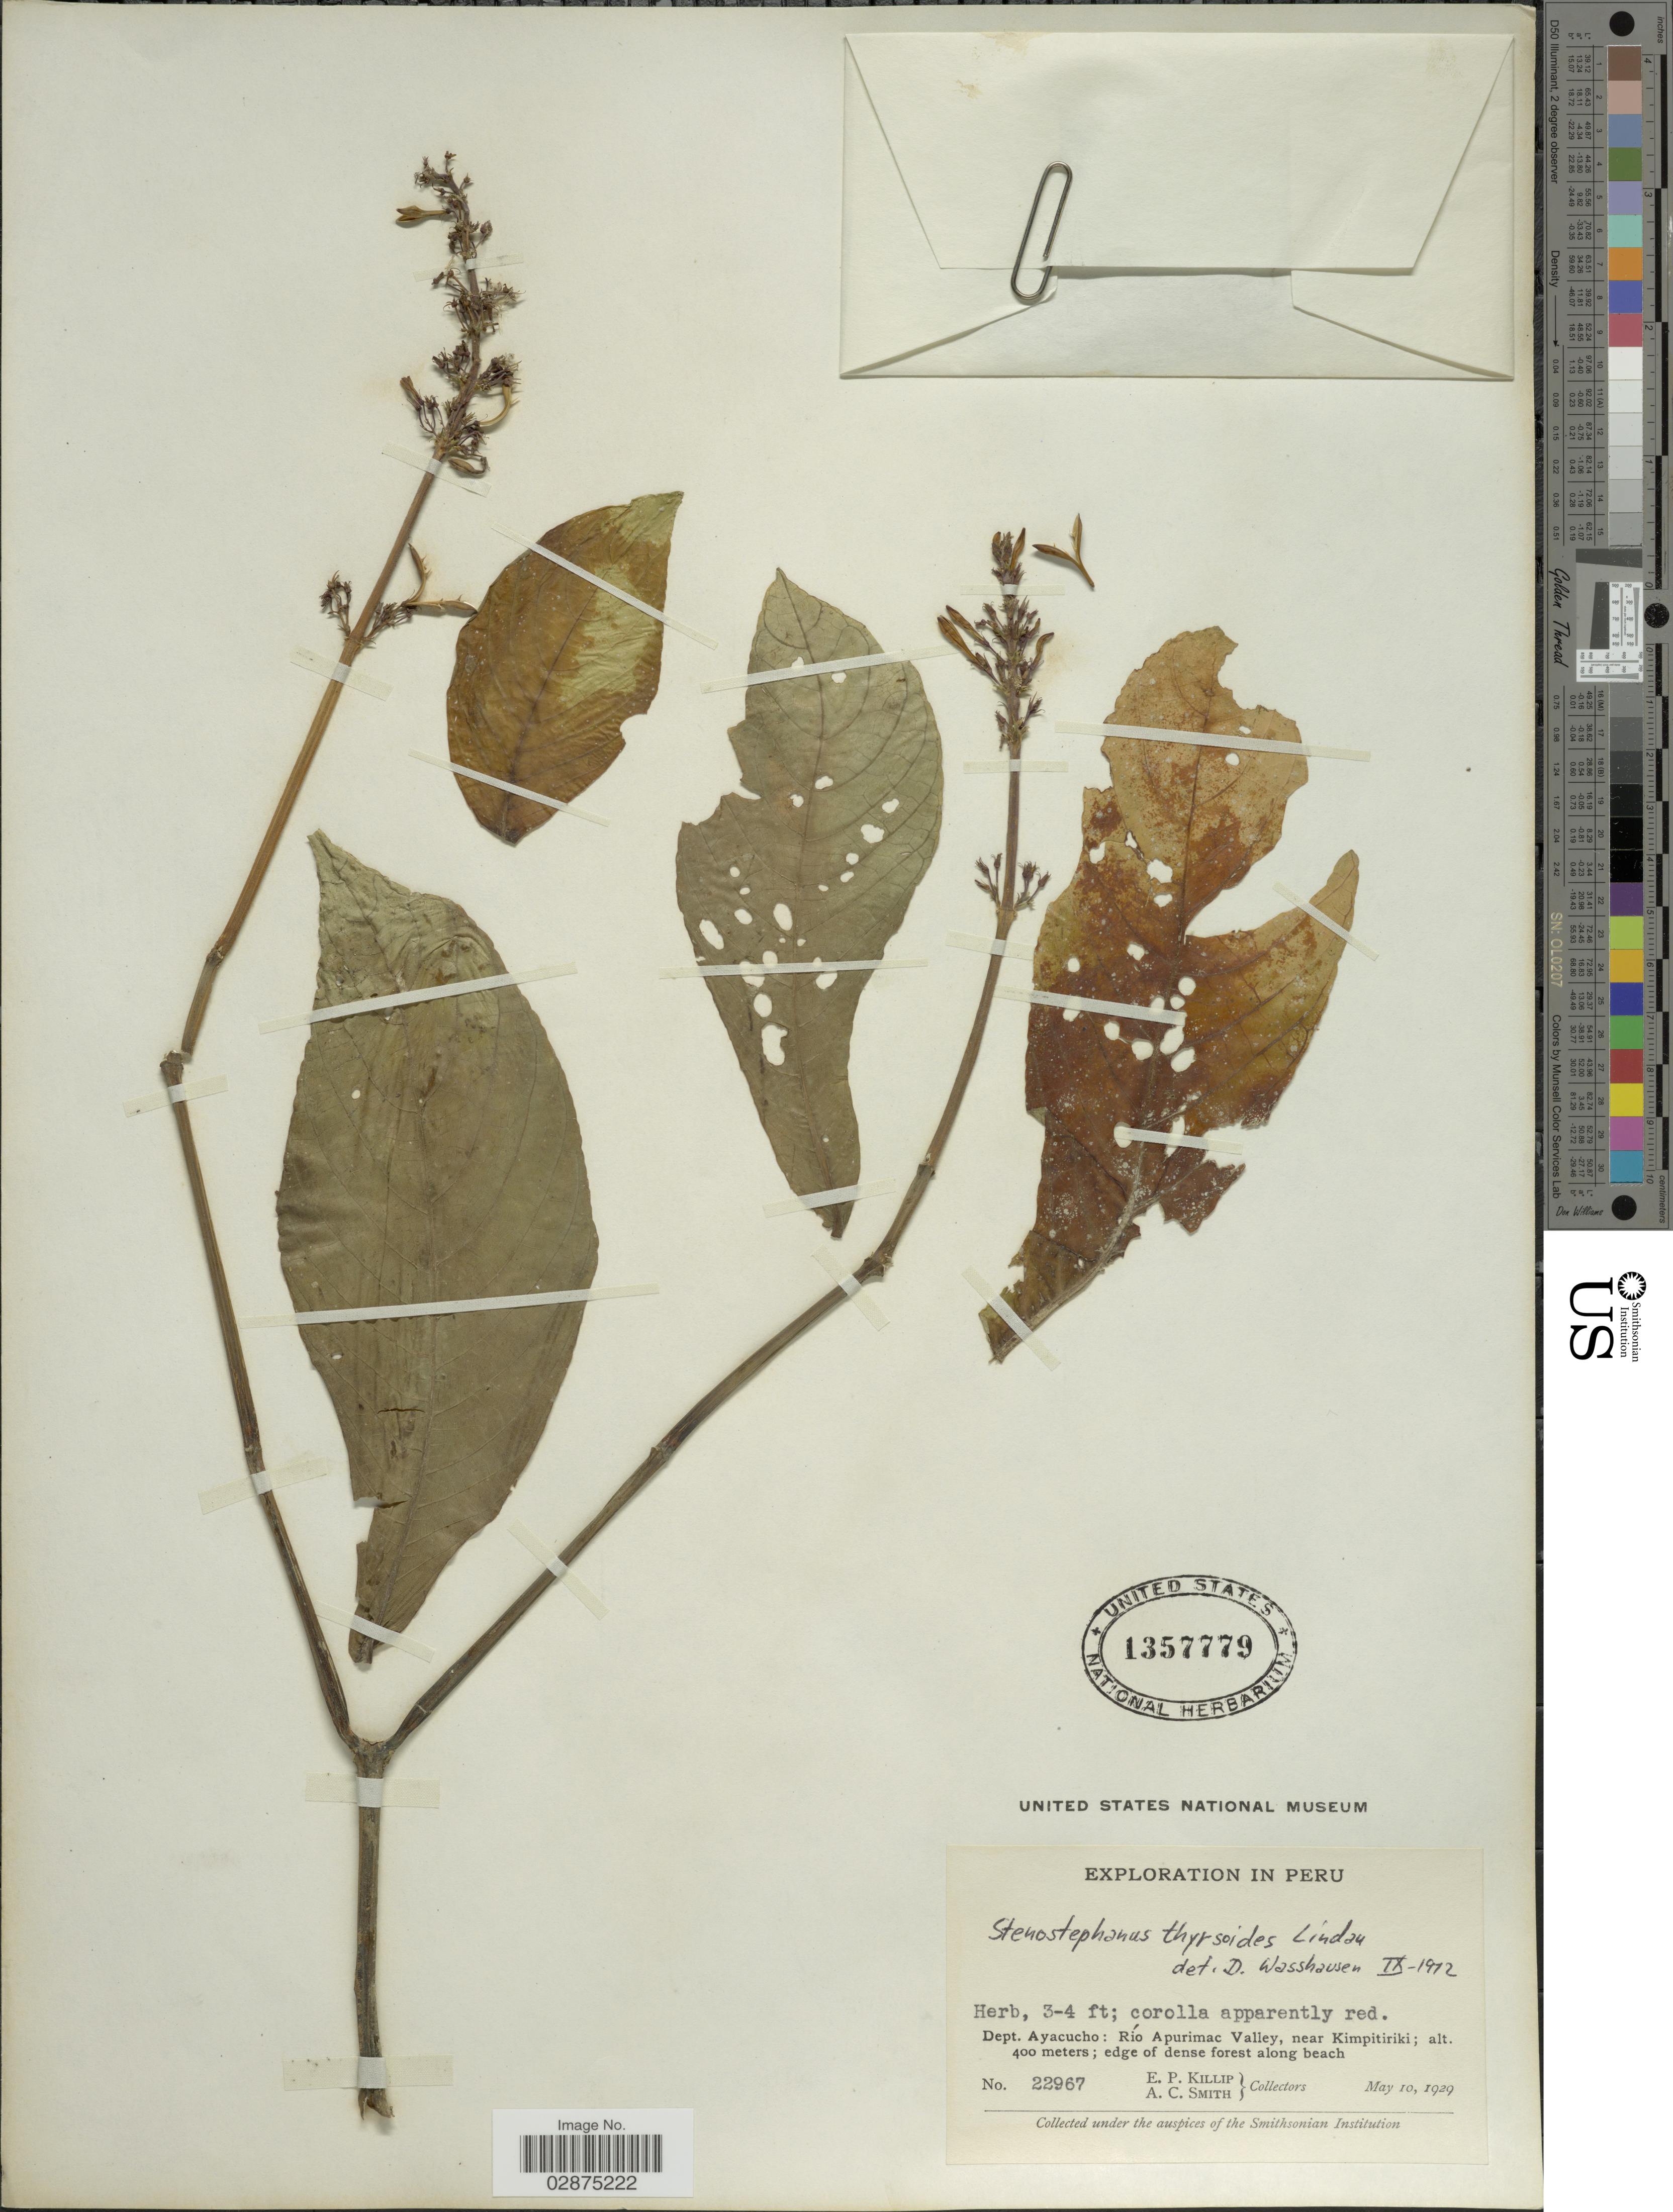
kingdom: Plantae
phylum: Tracheophyta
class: Magnoliopsida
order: Lamiales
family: Acanthaceae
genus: Stenostephanus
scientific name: Stenostephanus longistaminus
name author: (Ruiz & Pav.) V.M. Baum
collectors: E. P. Killip & A. C. Smith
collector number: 22967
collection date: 1929-05-10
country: Peru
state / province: Ayacucho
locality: Dept. Ayacucho: Río Apurimac Valley, near Kimpitiriki.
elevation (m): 400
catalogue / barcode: US 1357779